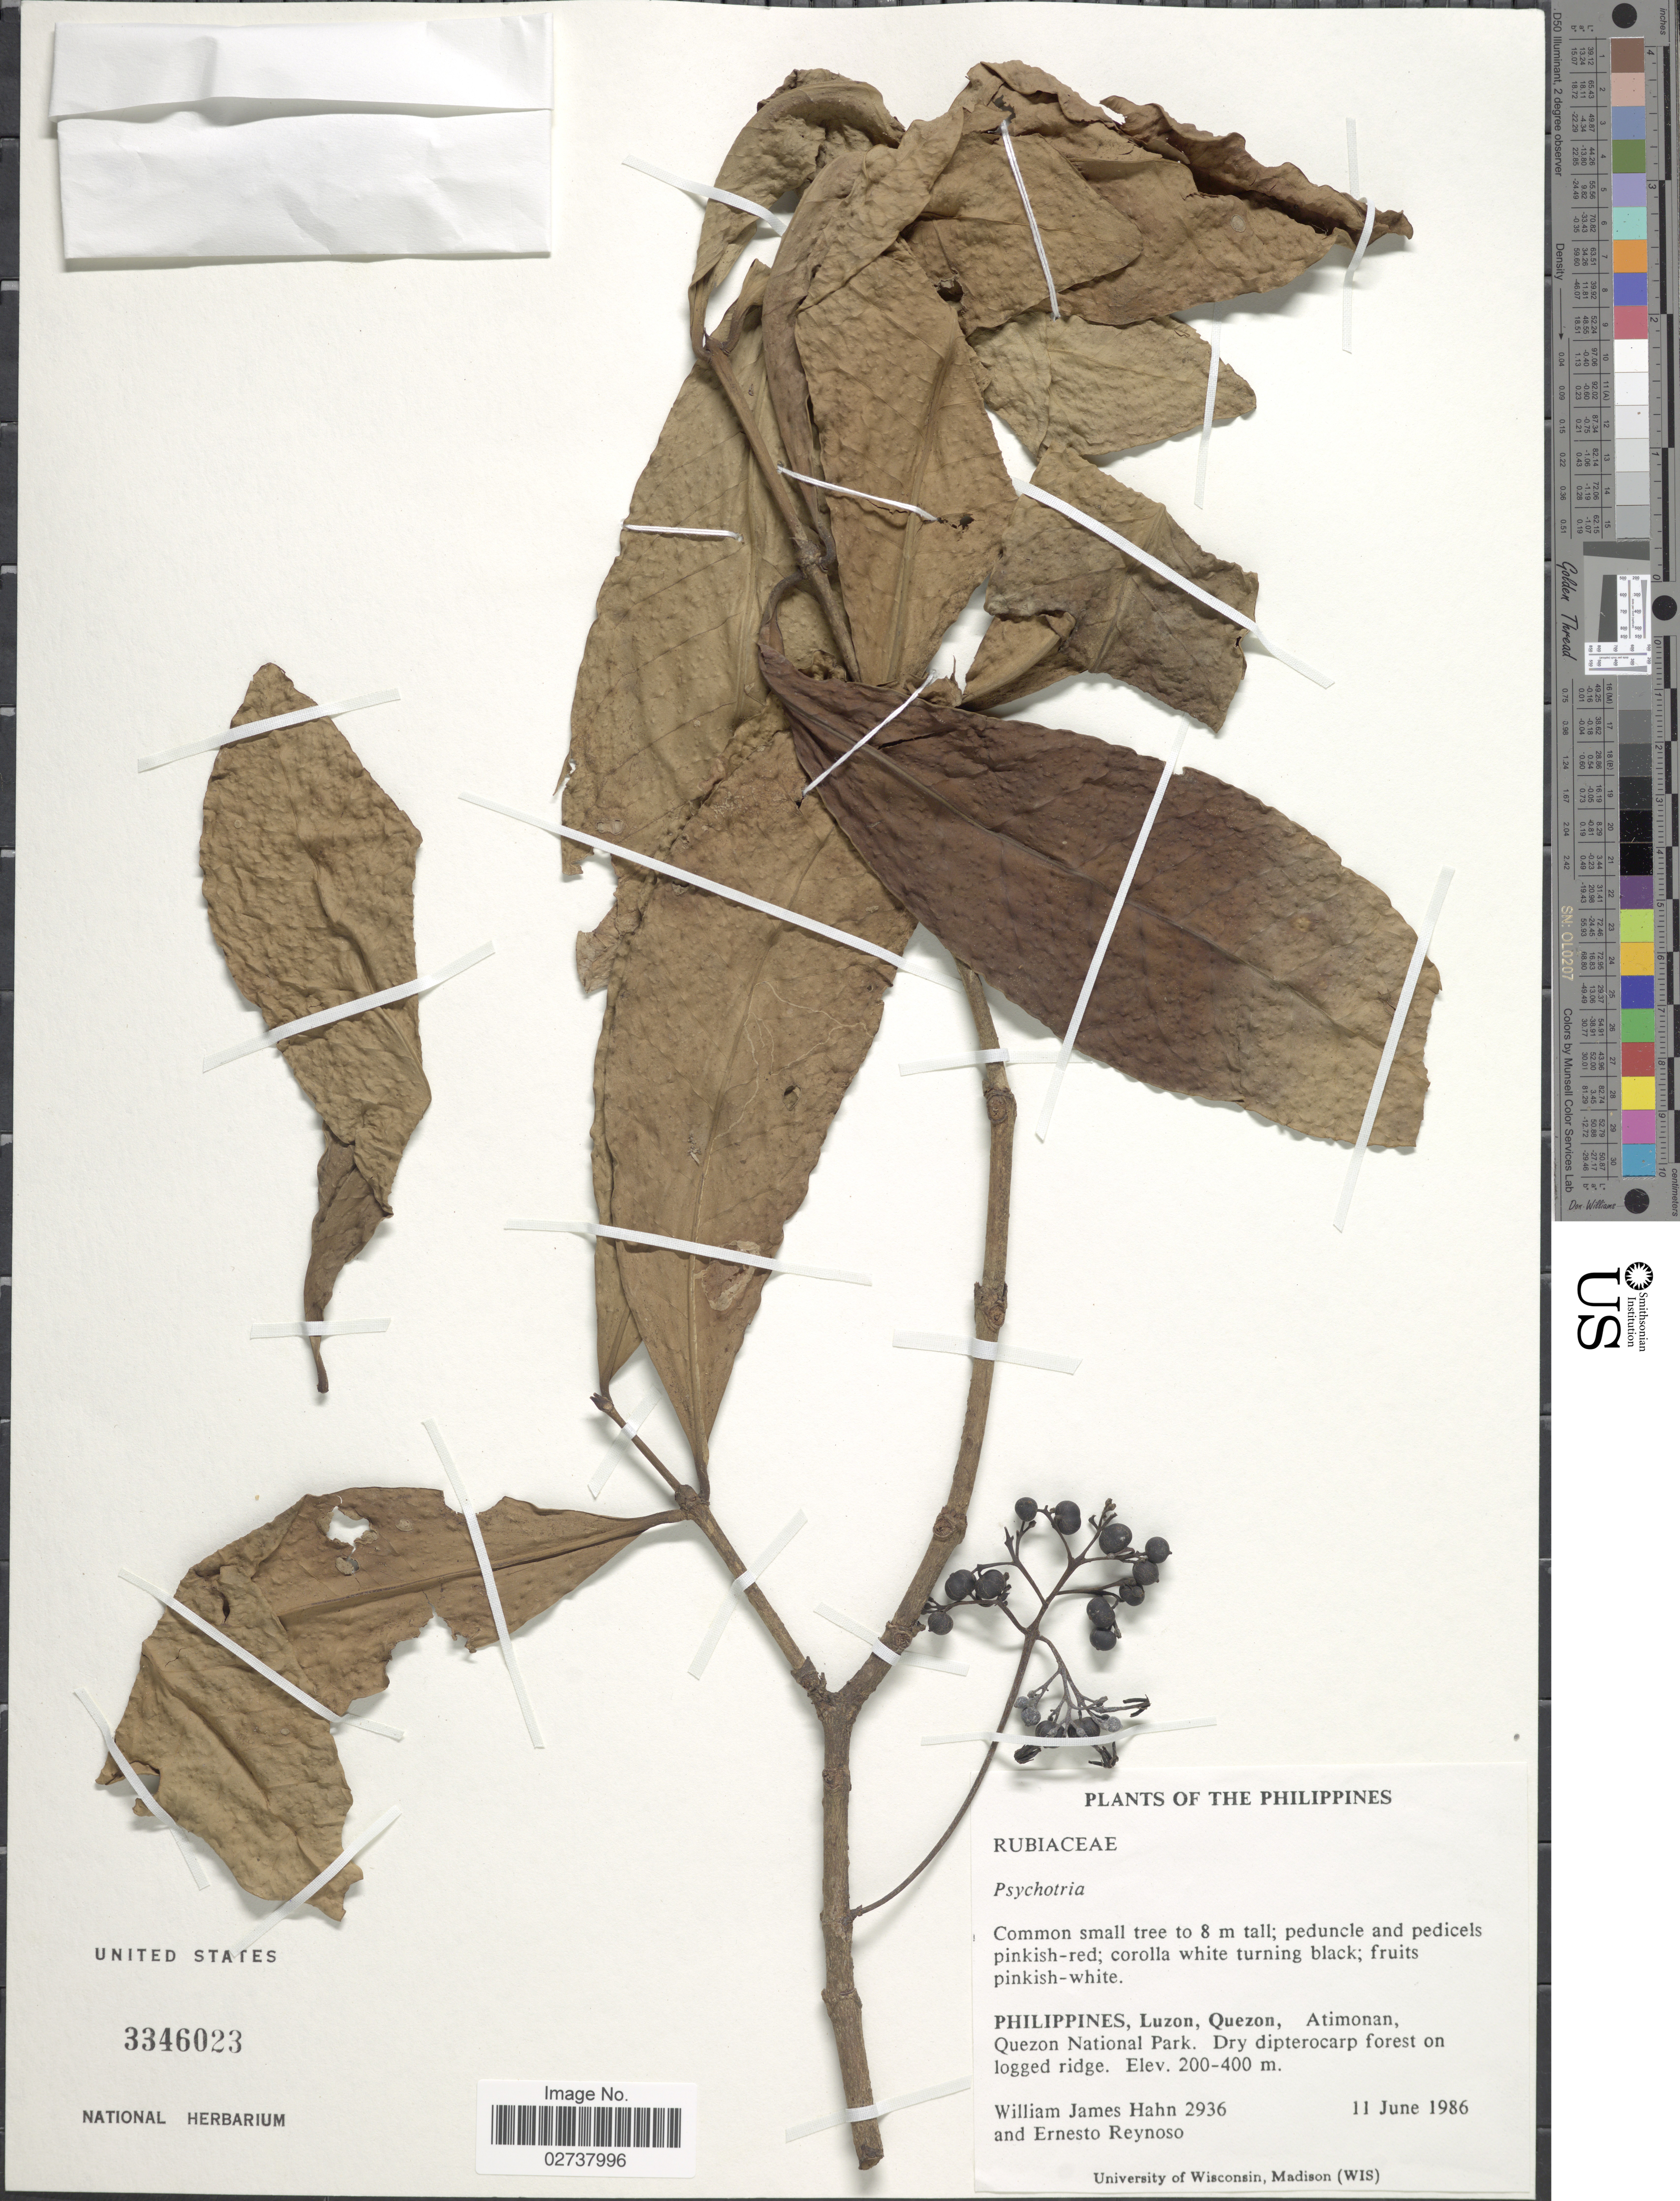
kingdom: Plantae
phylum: Tracheophyta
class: Magnoliopsida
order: Gentianales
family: Rubiaceae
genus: Psychotria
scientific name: Psychotria sp.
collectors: W. J. Hahn & E. Reynoso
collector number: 2936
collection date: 1986-06-11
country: Philippines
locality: Luzon, Quezon, Atimonan. Quezon National Park.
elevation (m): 200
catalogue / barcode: US 3346023